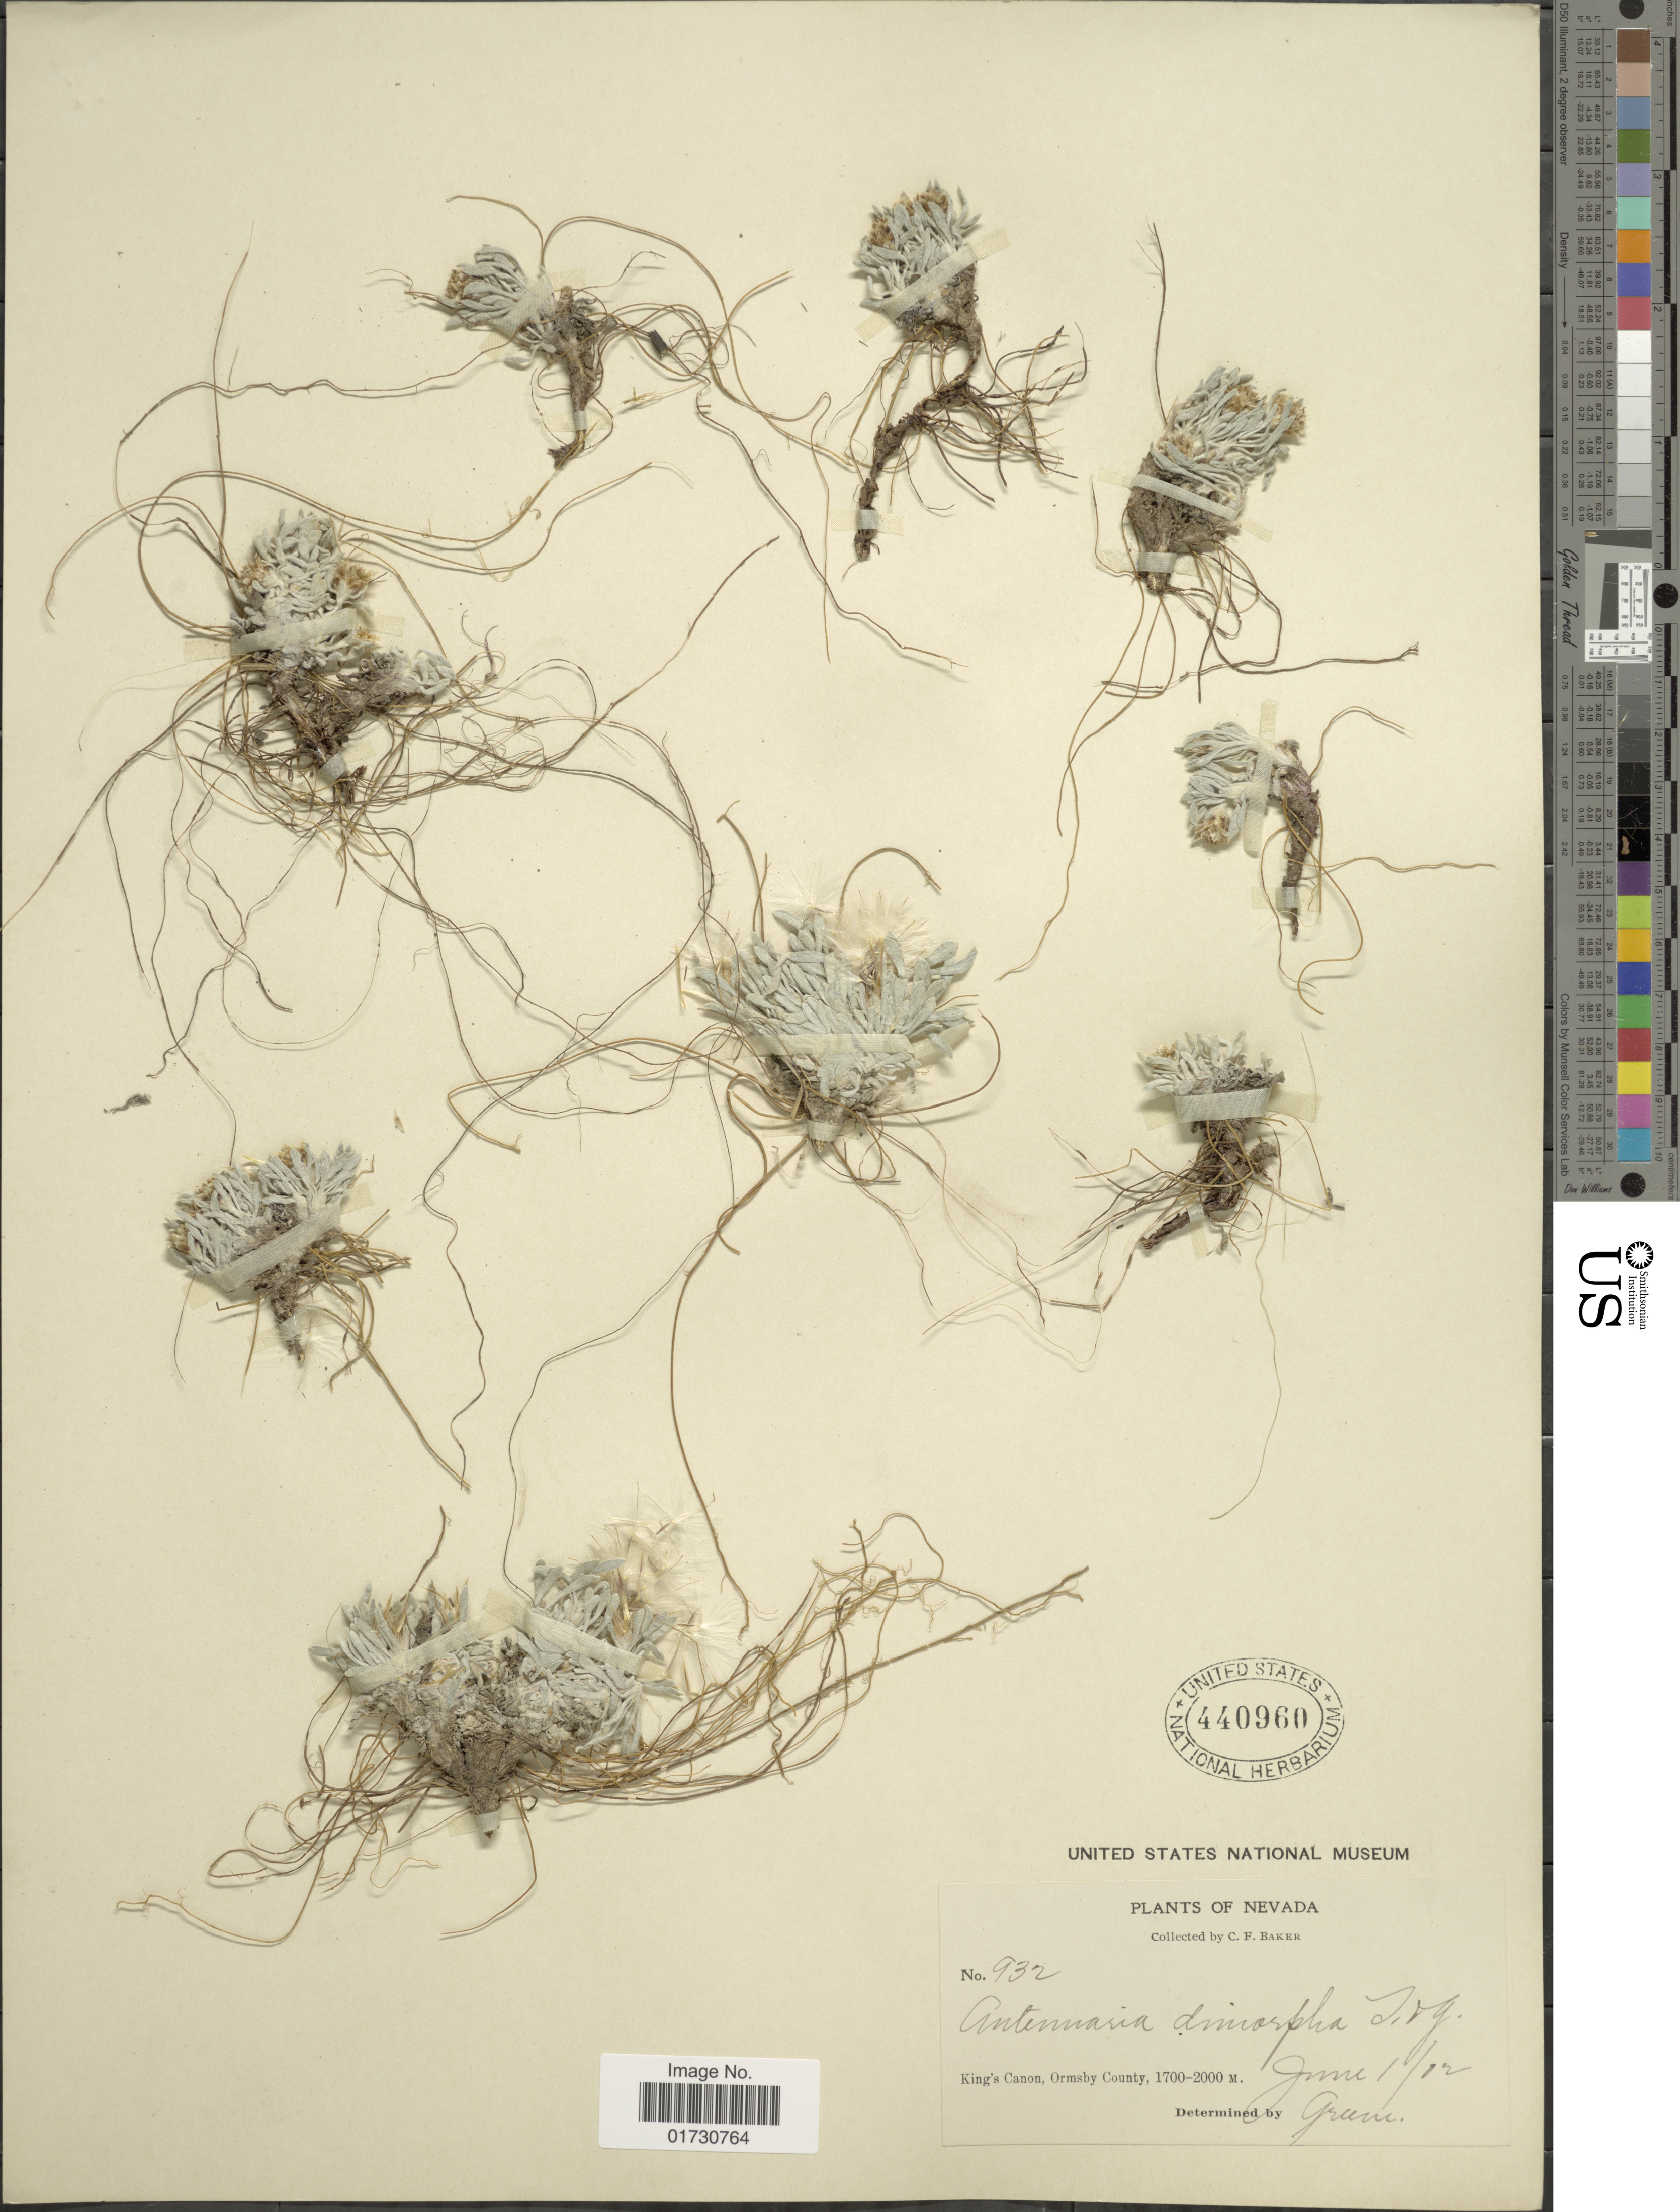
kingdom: Plantae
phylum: Tracheophyta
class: Magnoliopsida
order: Asterales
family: Asteraceae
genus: Antennaria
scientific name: Antennaria dimorpha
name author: (Nutt.) Torr. & A. Gray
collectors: C. F. Baker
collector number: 932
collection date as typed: Transcribed d/m/y: 1/6/2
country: United States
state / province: Nevada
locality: King's Canon, Ormsby County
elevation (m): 1700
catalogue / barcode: US 440960